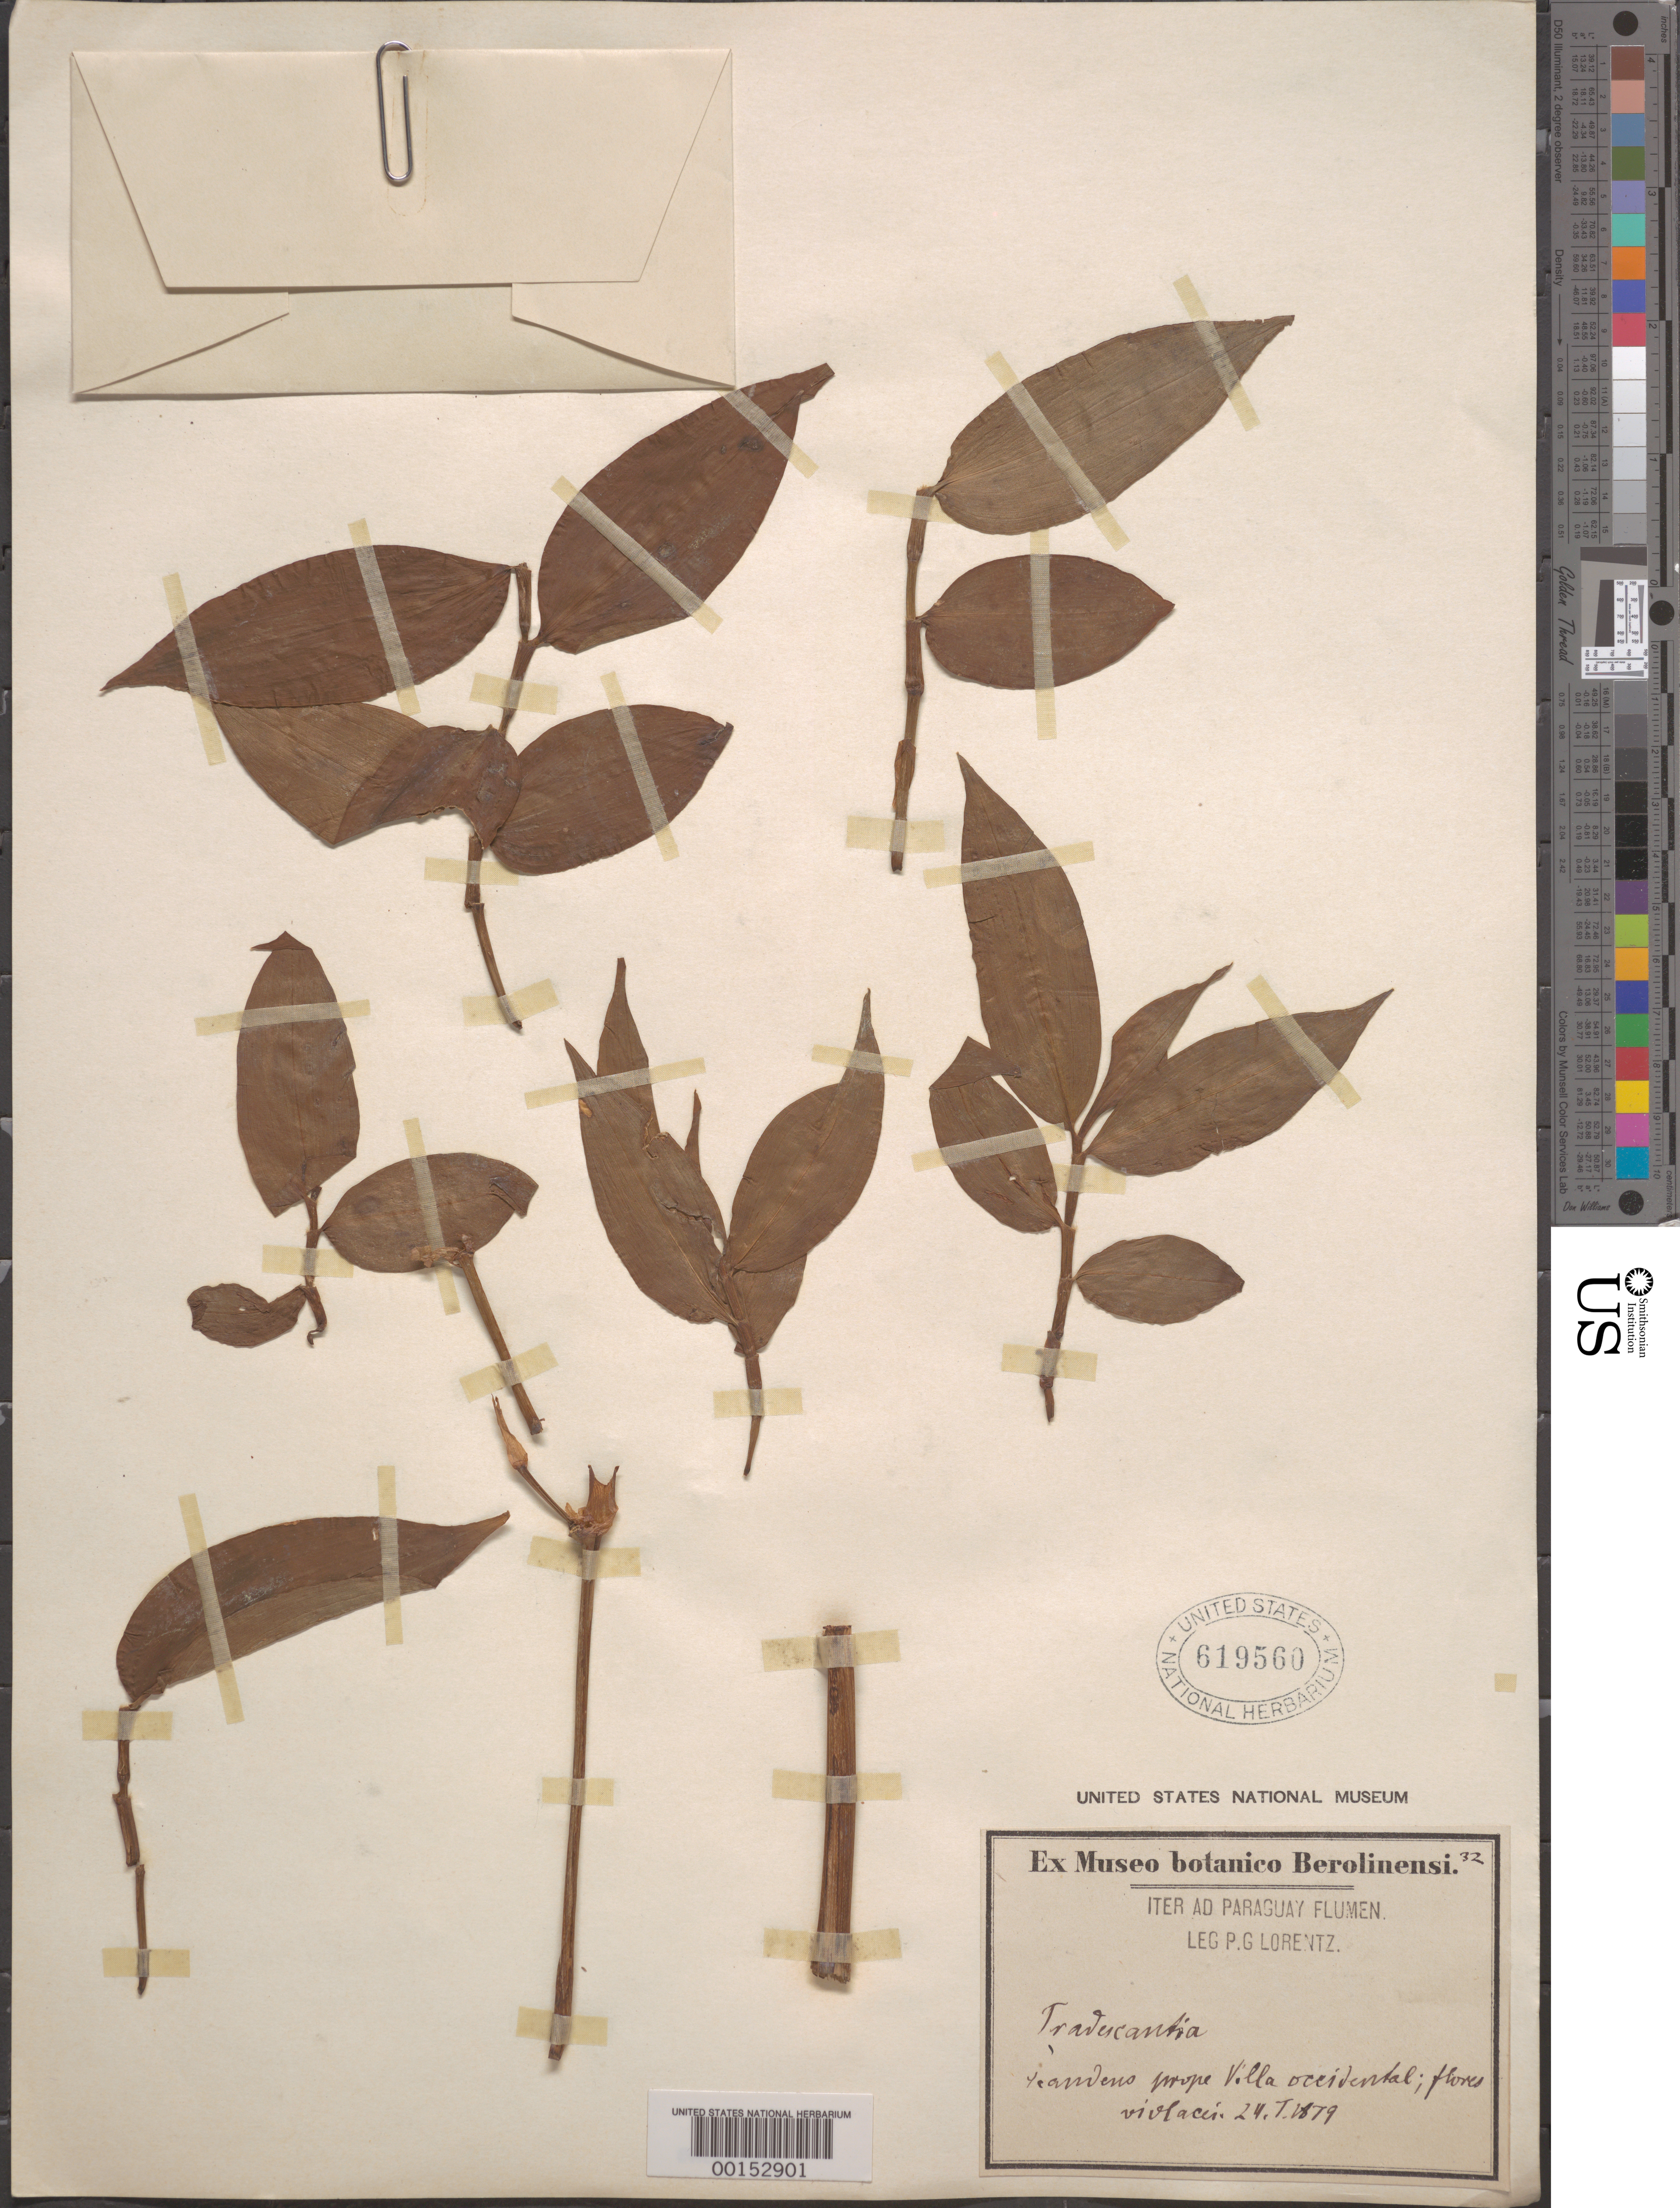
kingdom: Plantae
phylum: Tracheophyta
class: Liliopsida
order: Commelinales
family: Commelinaceae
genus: Dichorisandra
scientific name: Dichorisandra sp.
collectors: P. G. Lorentz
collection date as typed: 1879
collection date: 1879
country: Paraguay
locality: Villa occidental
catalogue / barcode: US 619560